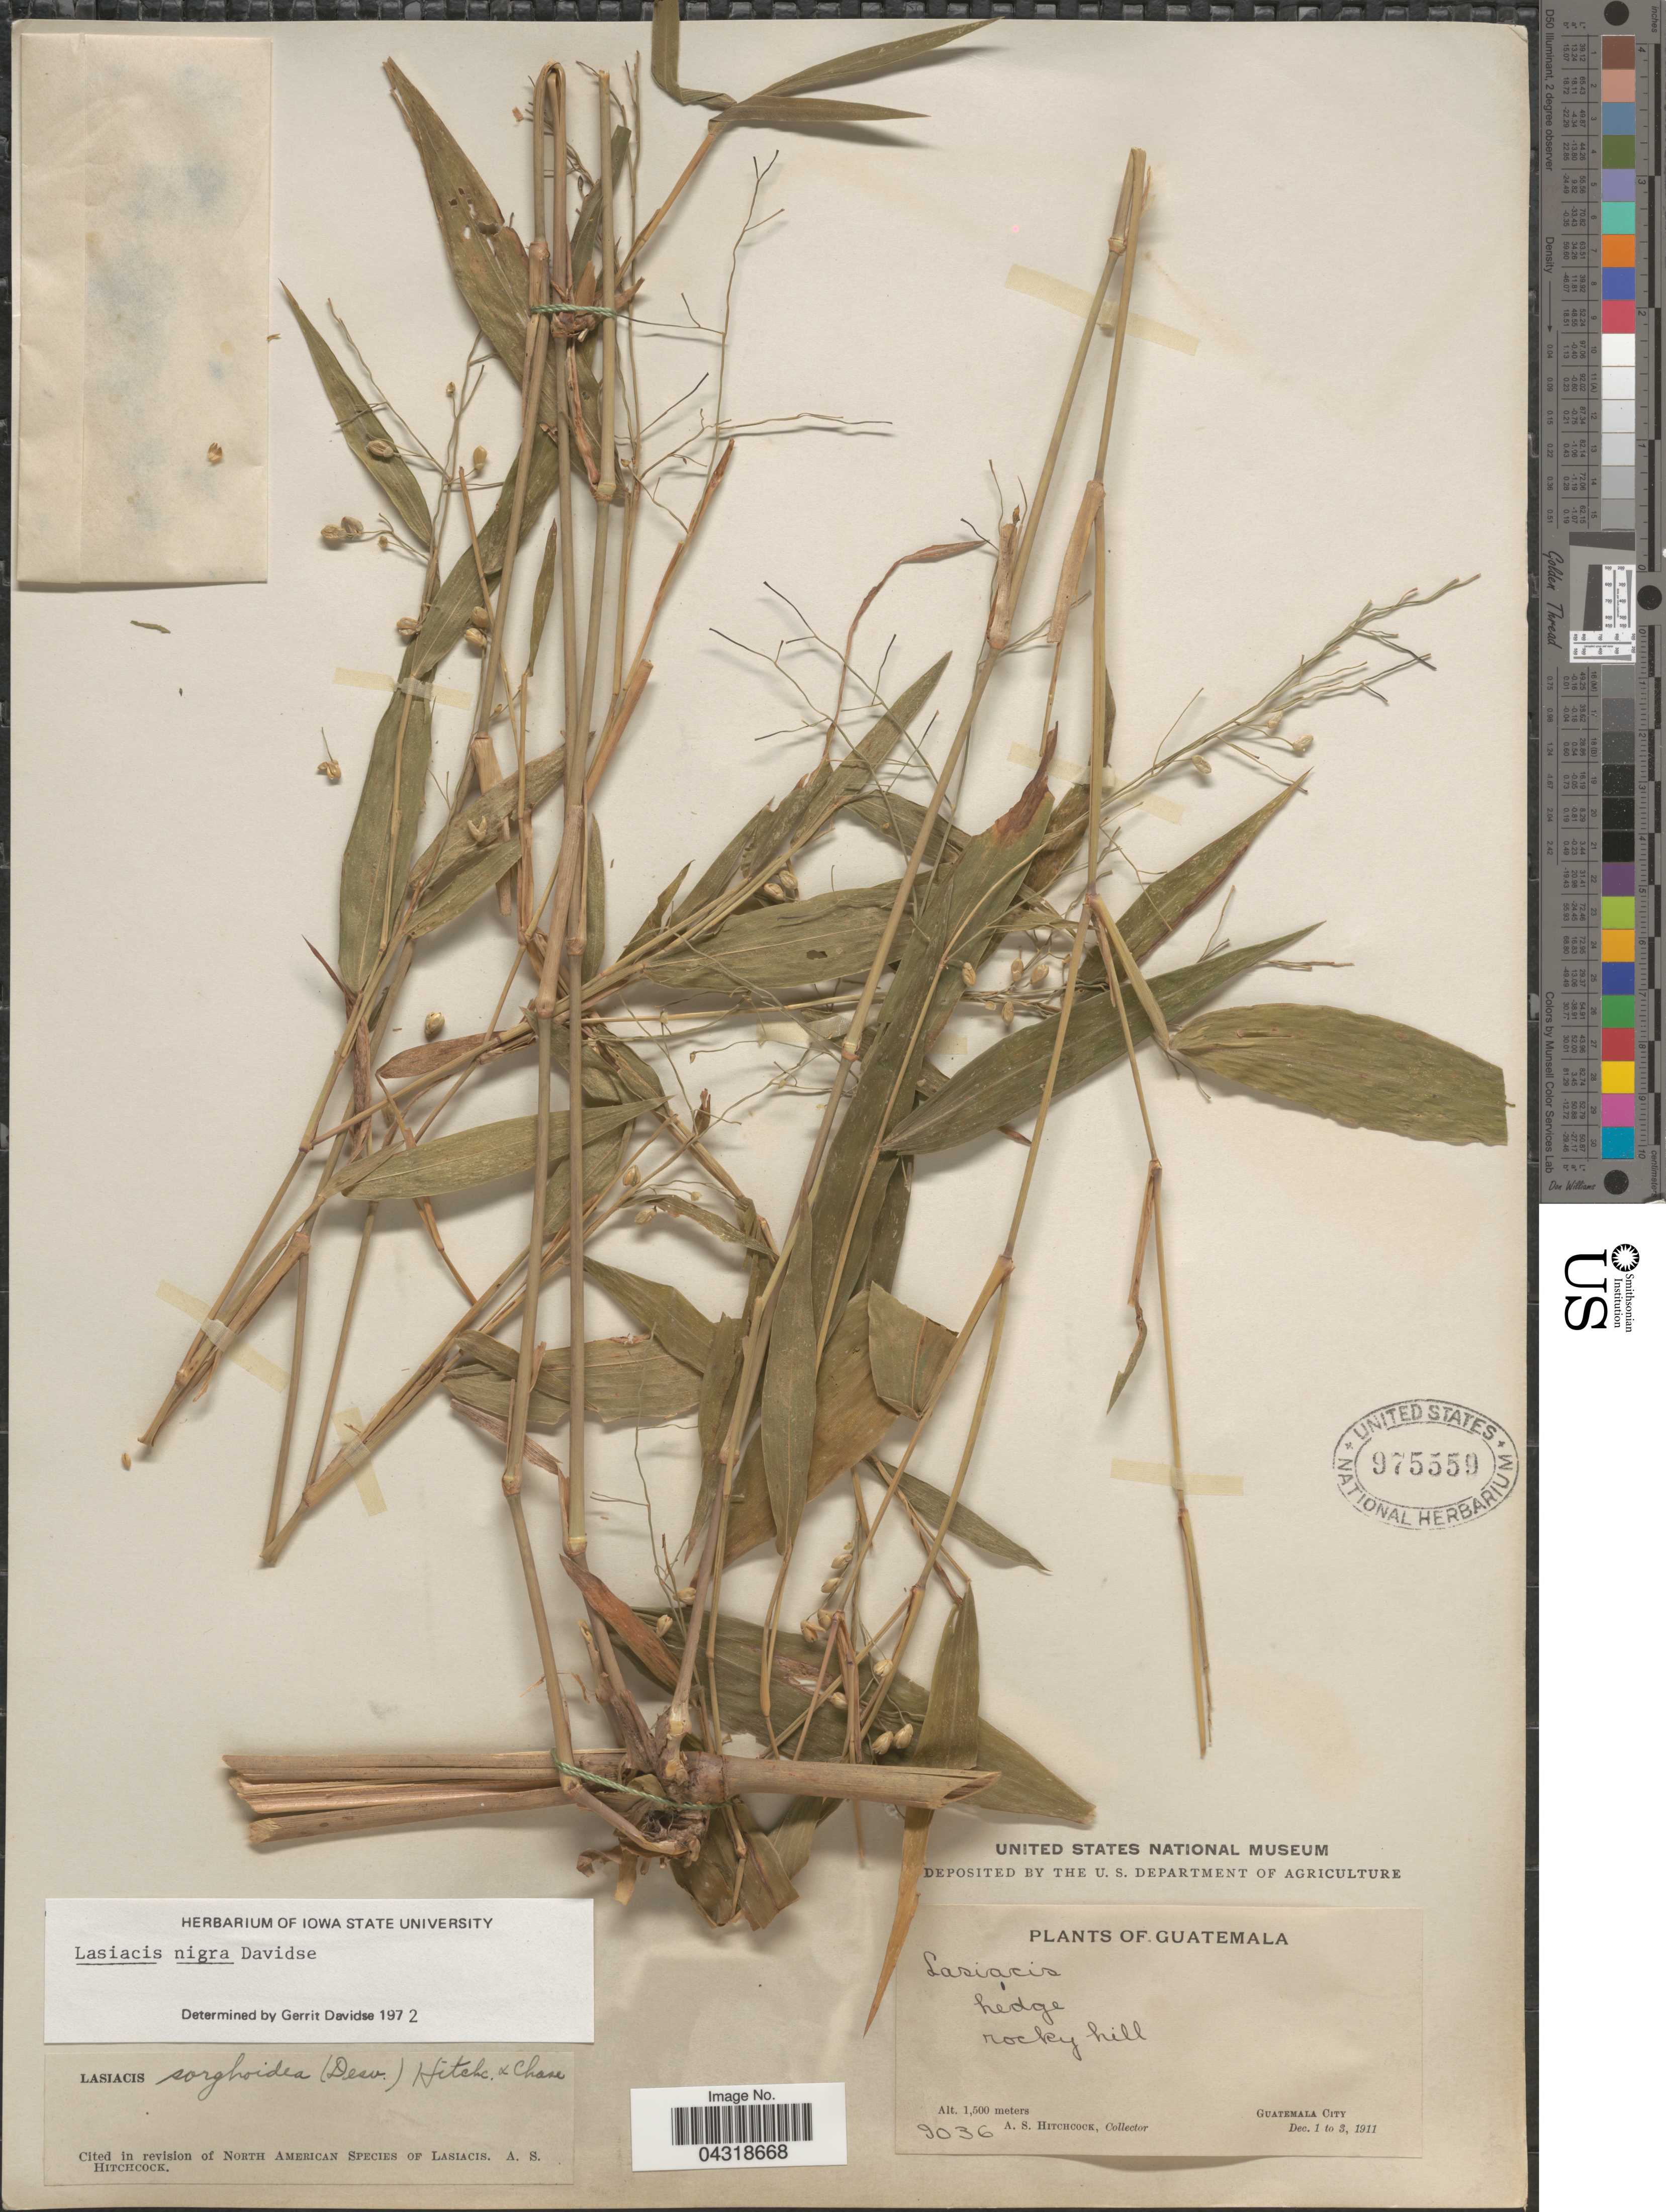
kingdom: Plantae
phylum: Tracheophyta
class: Liliopsida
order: Poales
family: Poaceae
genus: Lasiacis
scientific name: Lasiacis nigra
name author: Davidse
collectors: A. S. Hitchcock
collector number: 9036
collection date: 1911-12-01/1911-12-03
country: Guatemala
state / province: Guatemala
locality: Guatemala City.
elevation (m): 1500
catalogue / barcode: US 975559